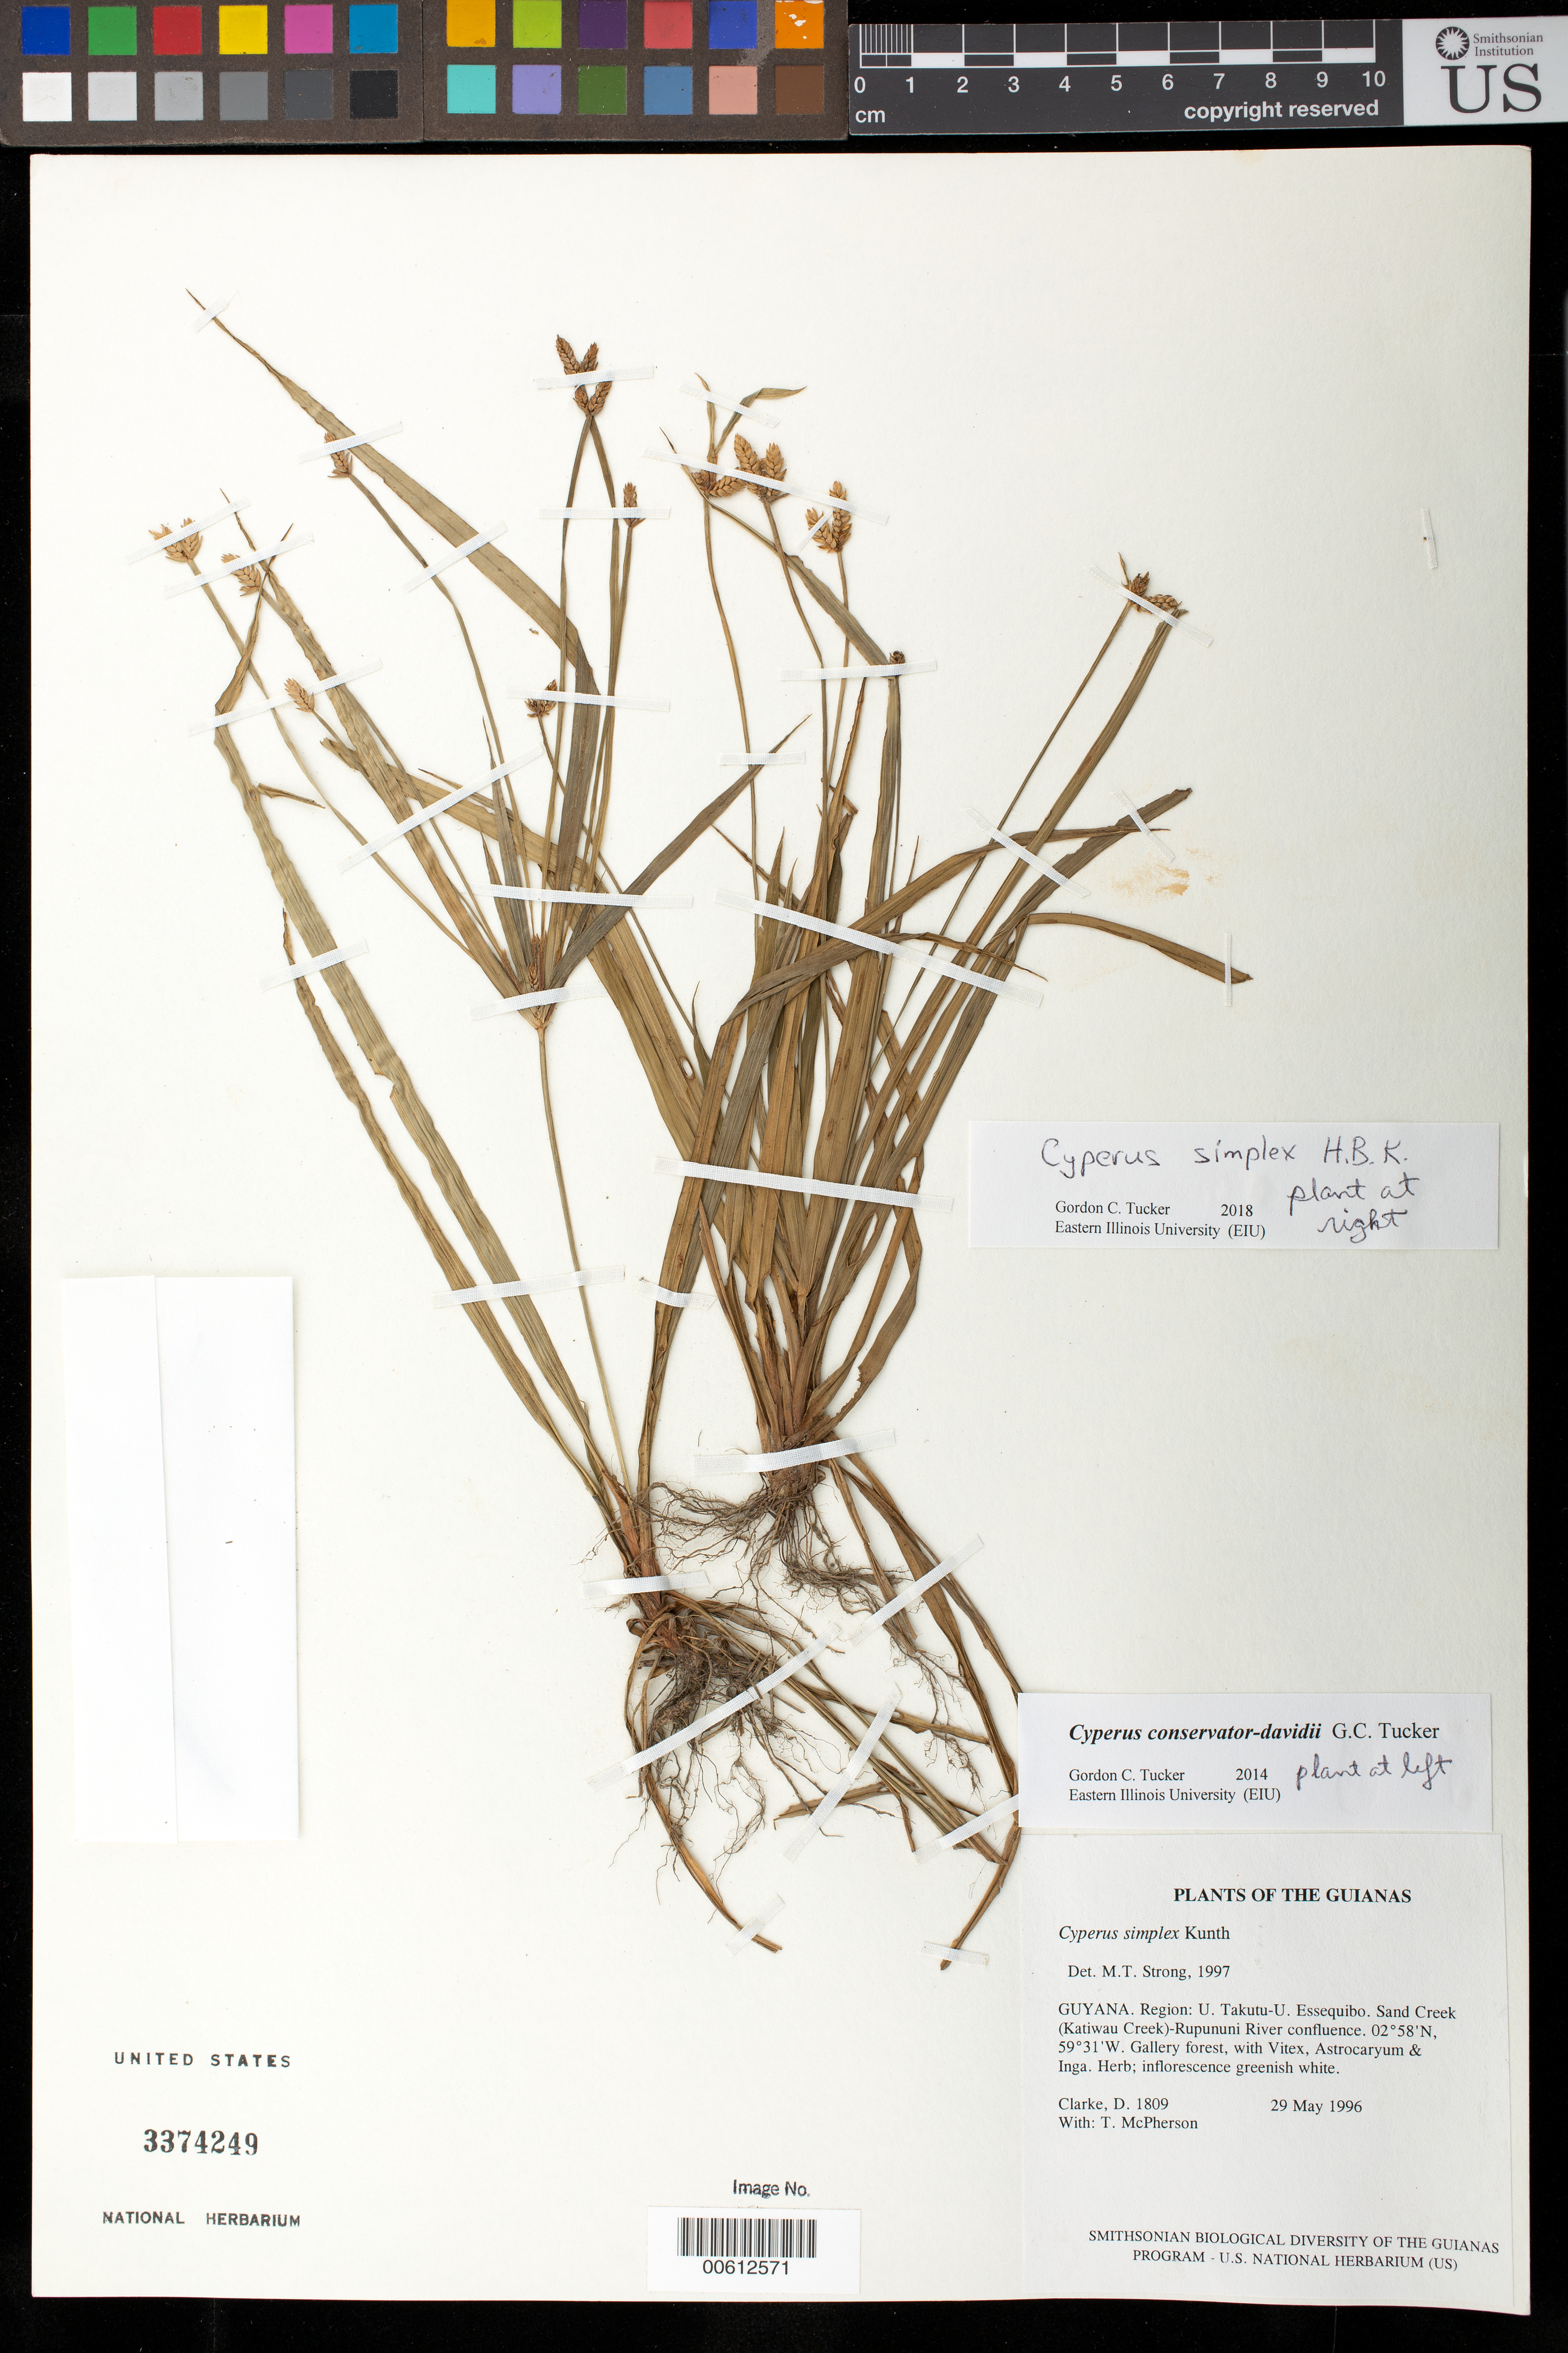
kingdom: Plantae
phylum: Tracheophyta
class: Liliopsida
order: Poales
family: Cyperaceae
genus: Cyperus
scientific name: Cyperus conservator-davidii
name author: G.C. Tucker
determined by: Tucker, G. C.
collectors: H. D. Clarke & T. McPherson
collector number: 1809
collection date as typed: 29 May 1996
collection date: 1996-05-29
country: Guyana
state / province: U. Takutu-U. Essequibo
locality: Sand Creek (Katiwau Creek)-Rupununi River confluence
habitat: Gallery forest, with Vitex, Astrocaryum & Inga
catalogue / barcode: US 3374249